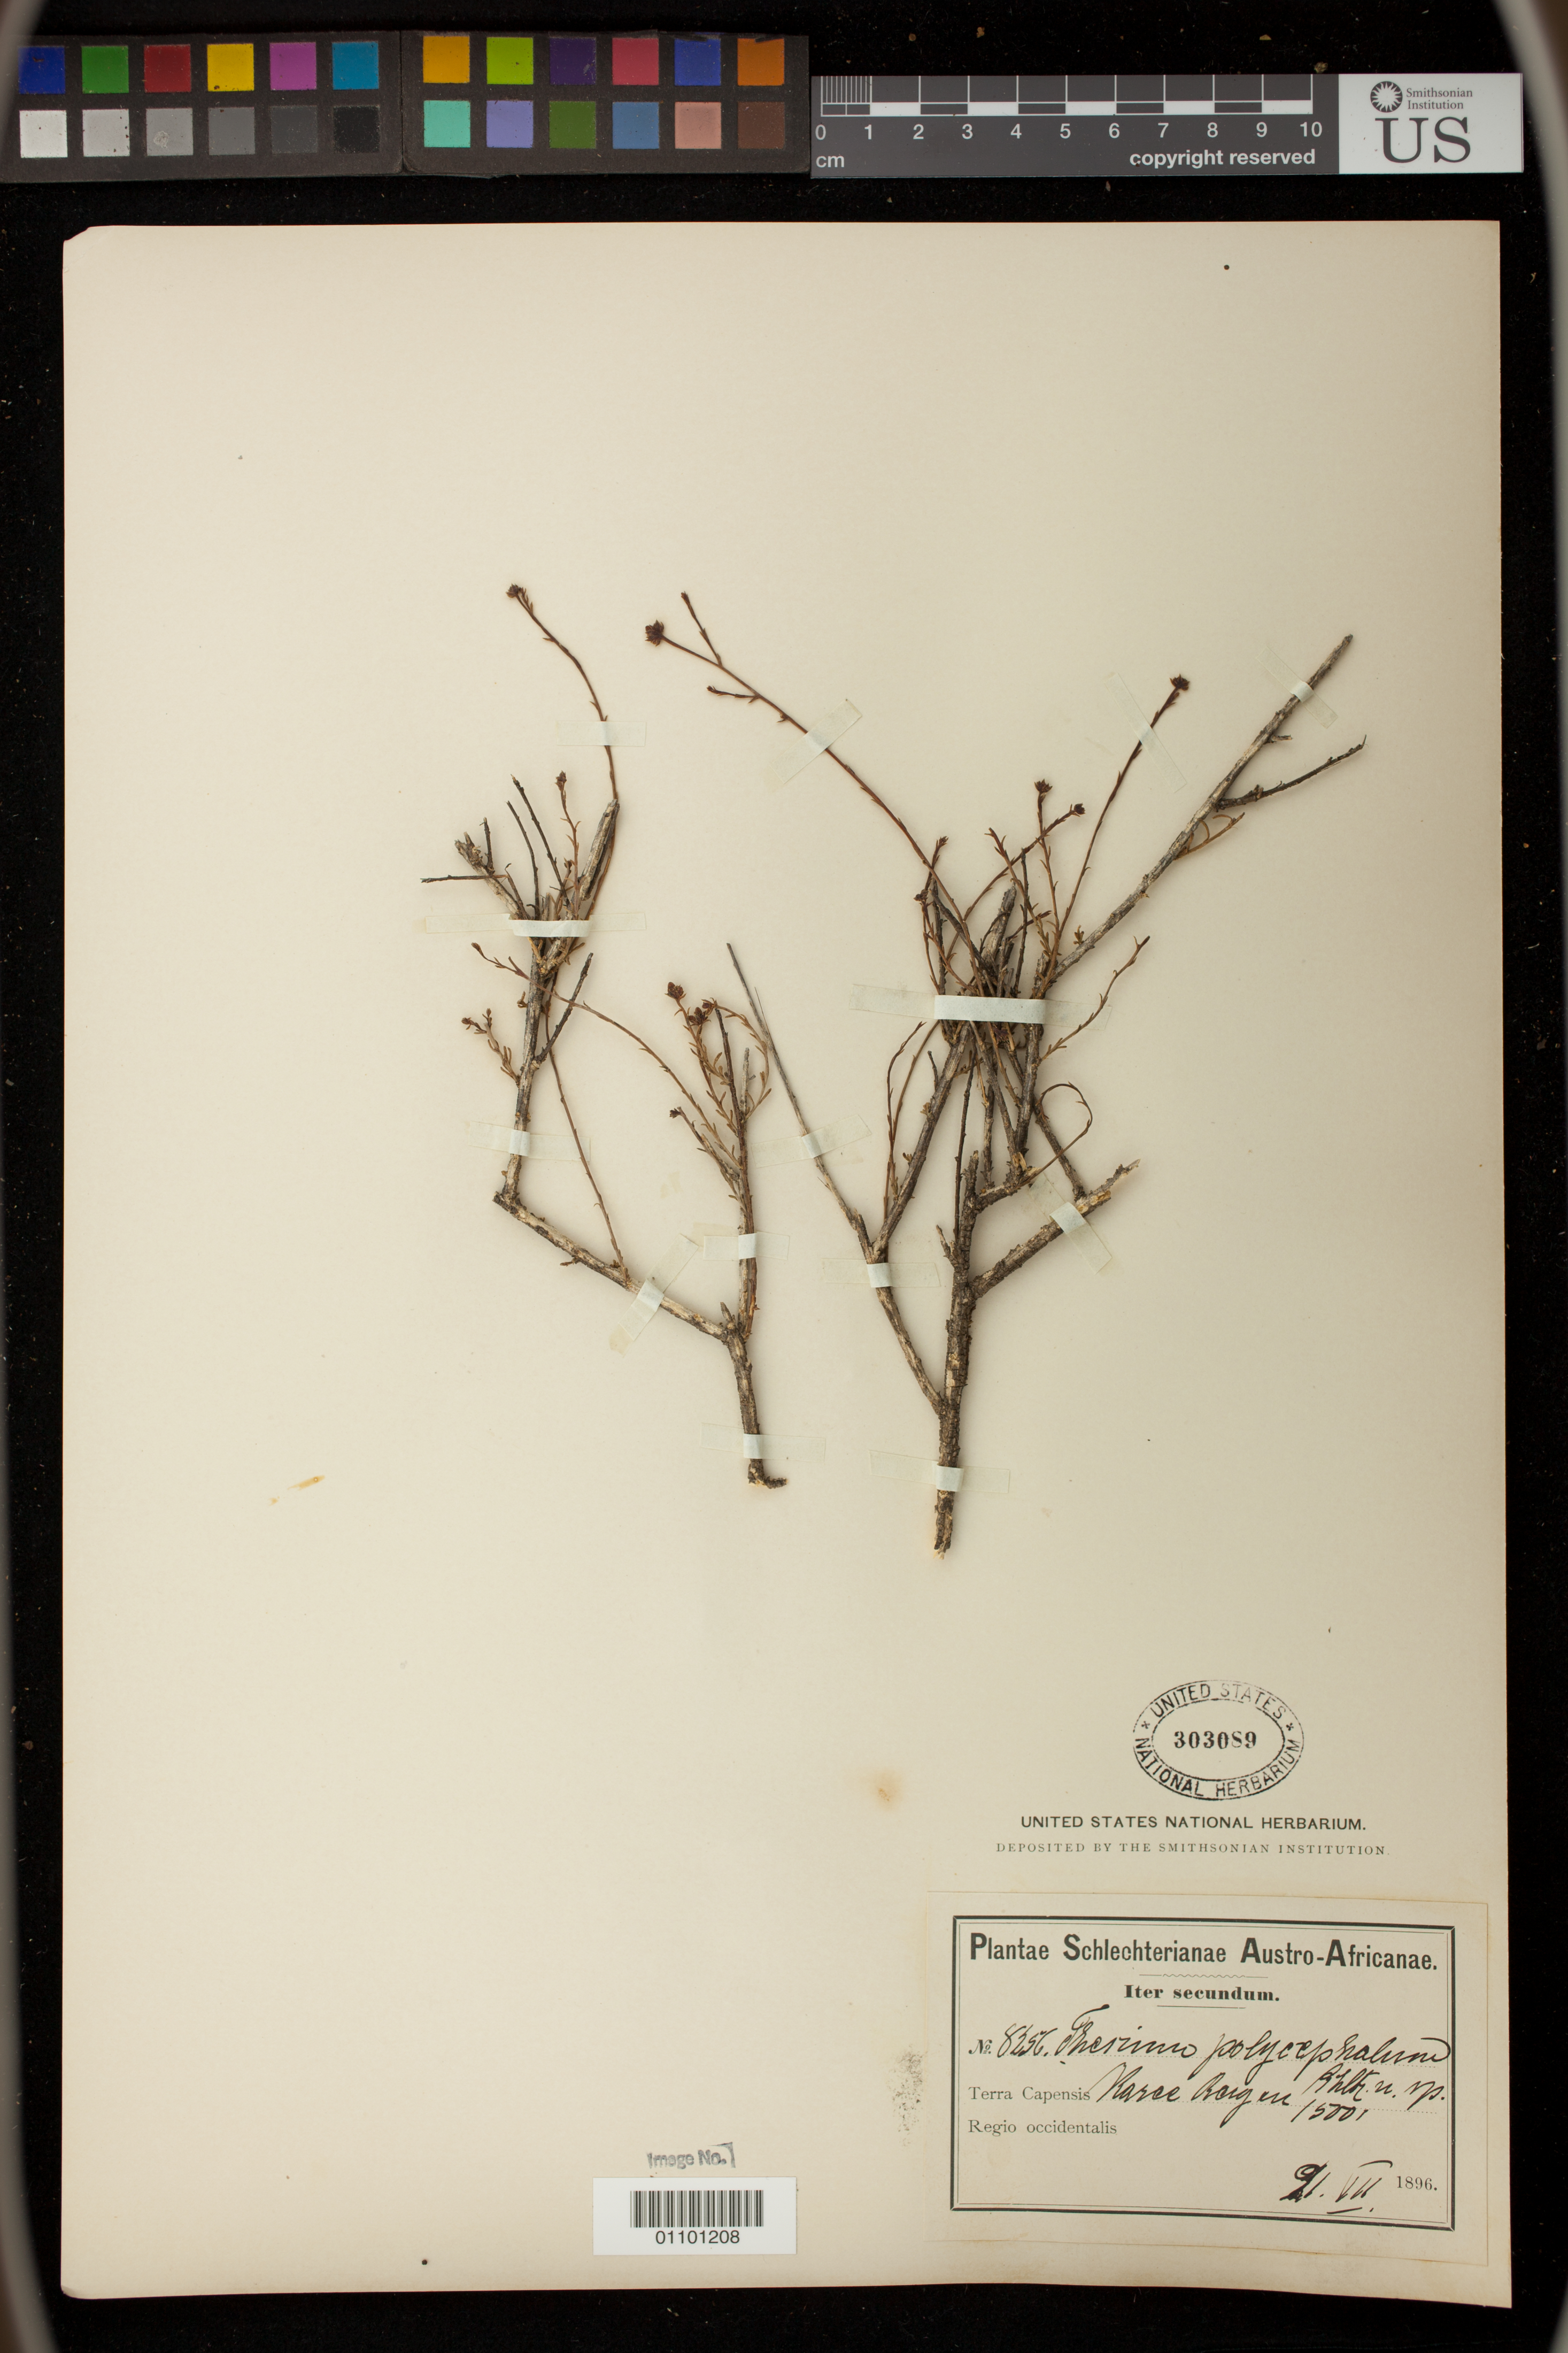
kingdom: Plantae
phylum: Tracheophyta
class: Magnoliopsida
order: Santalales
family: Thesiaceae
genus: Thesium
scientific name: Thesium polycephalum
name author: Schltr.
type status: Isotype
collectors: F. R. R. Schlechter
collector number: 8256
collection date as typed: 21 Jul 1896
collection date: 1896-07-21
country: South Africa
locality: Karree Bergen.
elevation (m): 457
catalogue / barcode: US 303089